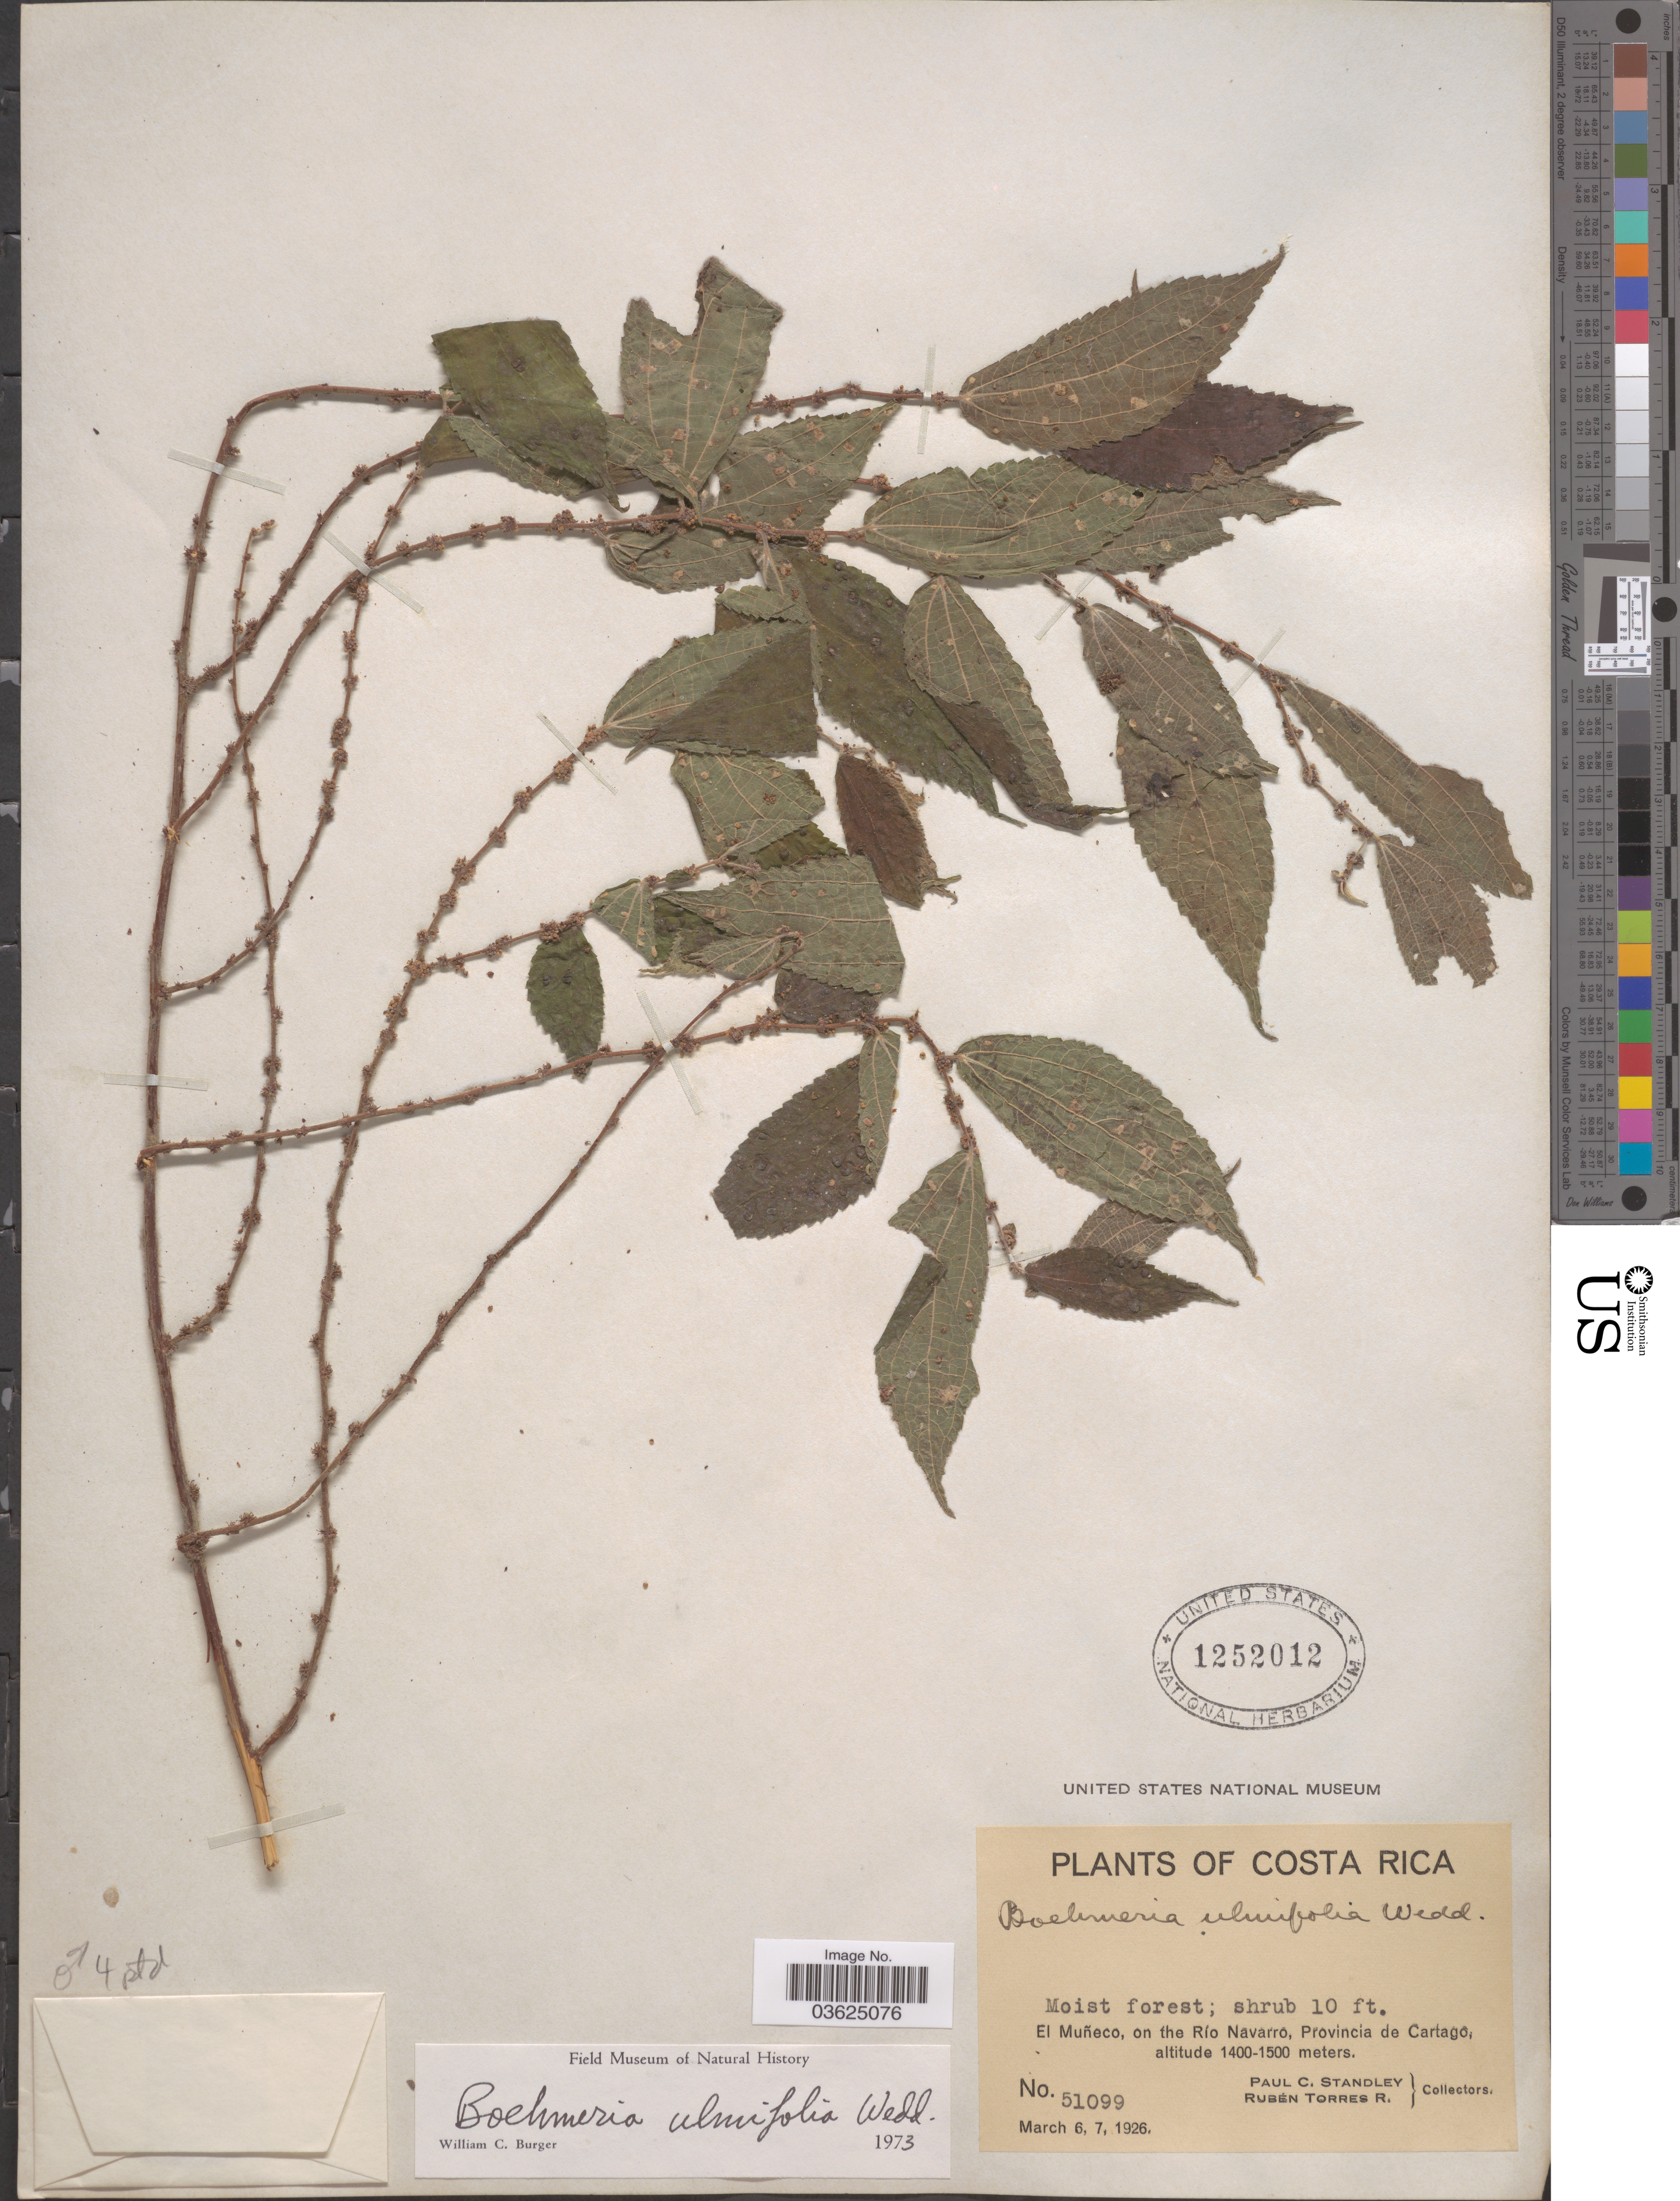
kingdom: Plantae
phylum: Tracheophyta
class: Magnoliopsida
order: Rosales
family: Urticaceae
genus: Boehmeria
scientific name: Boehmeria ulmifolia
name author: Wedd.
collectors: P. C. Standley & R. Torres Rojas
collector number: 51099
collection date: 1926-03-06/1926-03-07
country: Costa Rica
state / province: Cartago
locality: El Muñeco, on the Río navarro.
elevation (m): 1400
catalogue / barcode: US 1252012